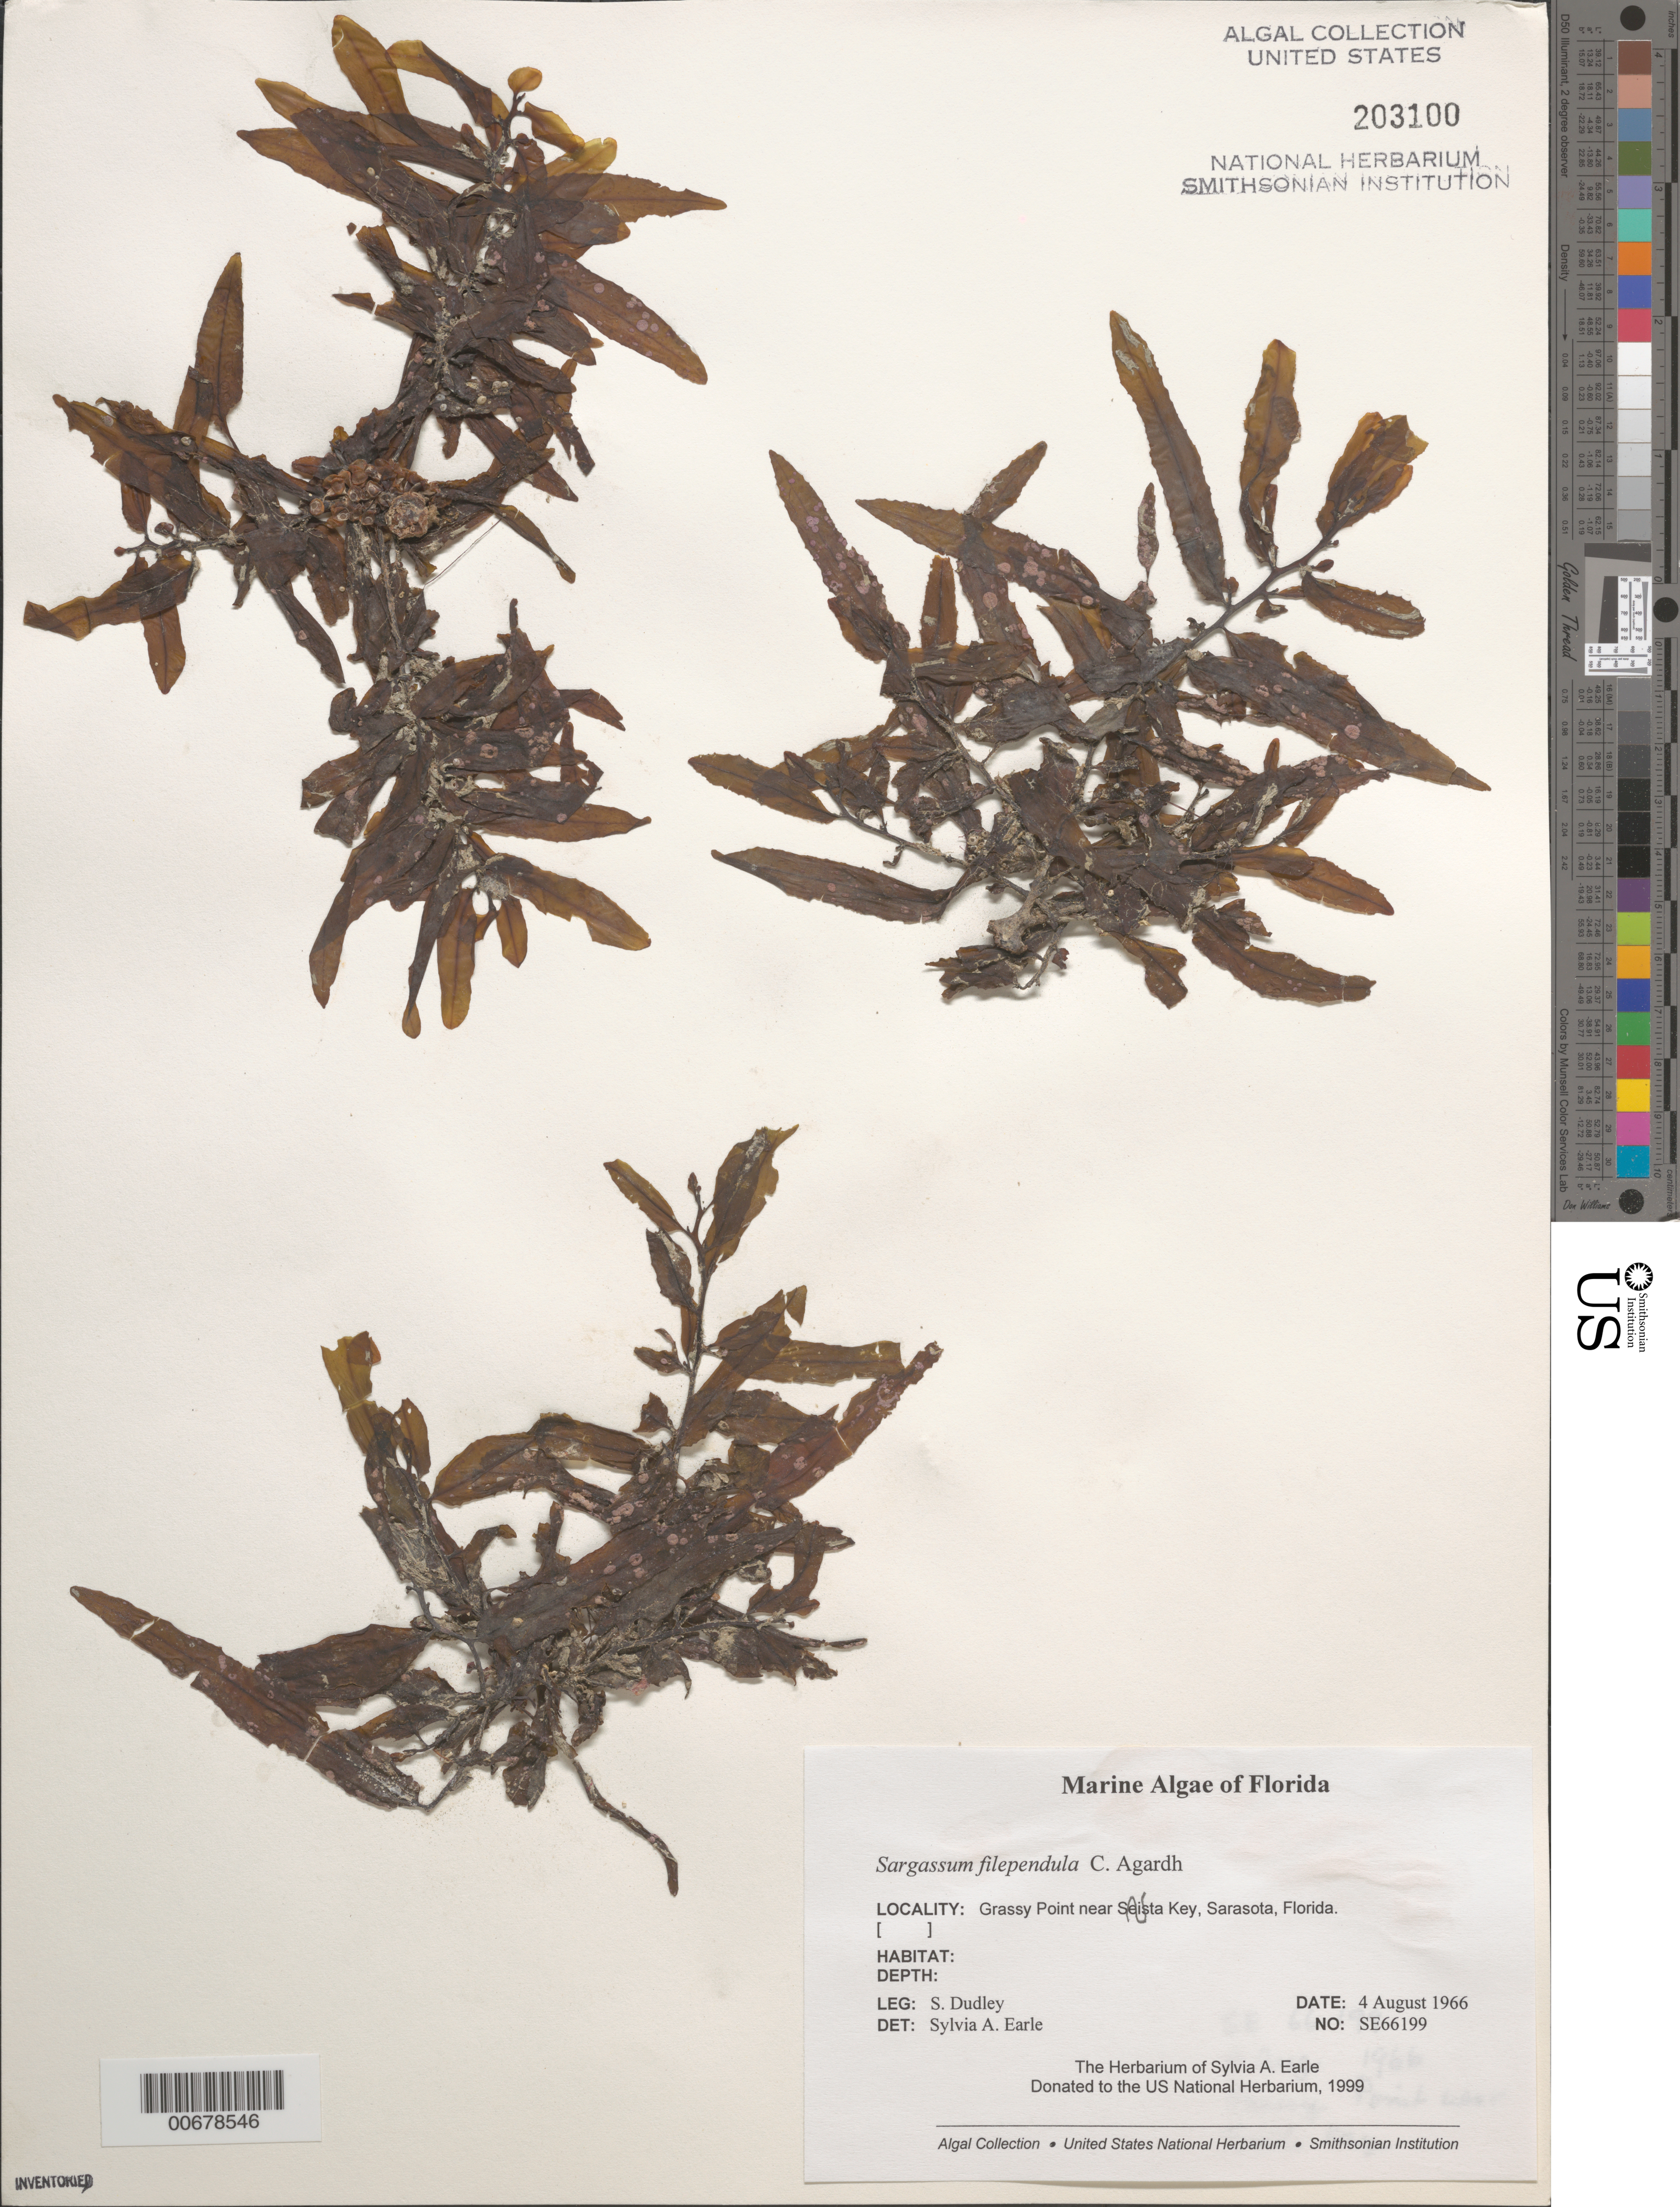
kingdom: Chromista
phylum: Ochrophyta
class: Phaeophyceae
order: Fucales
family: Sargassaceae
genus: Sargassum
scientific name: Sargassum filipendula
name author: C. Agardh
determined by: Earle, S. A.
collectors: S. Dudley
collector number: SE 66199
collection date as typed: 04 Aug 1966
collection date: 1966-08-04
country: United States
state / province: Florida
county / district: Sarasota County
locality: Grassy Point near Siesta Key, Sarasota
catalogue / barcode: US 203100